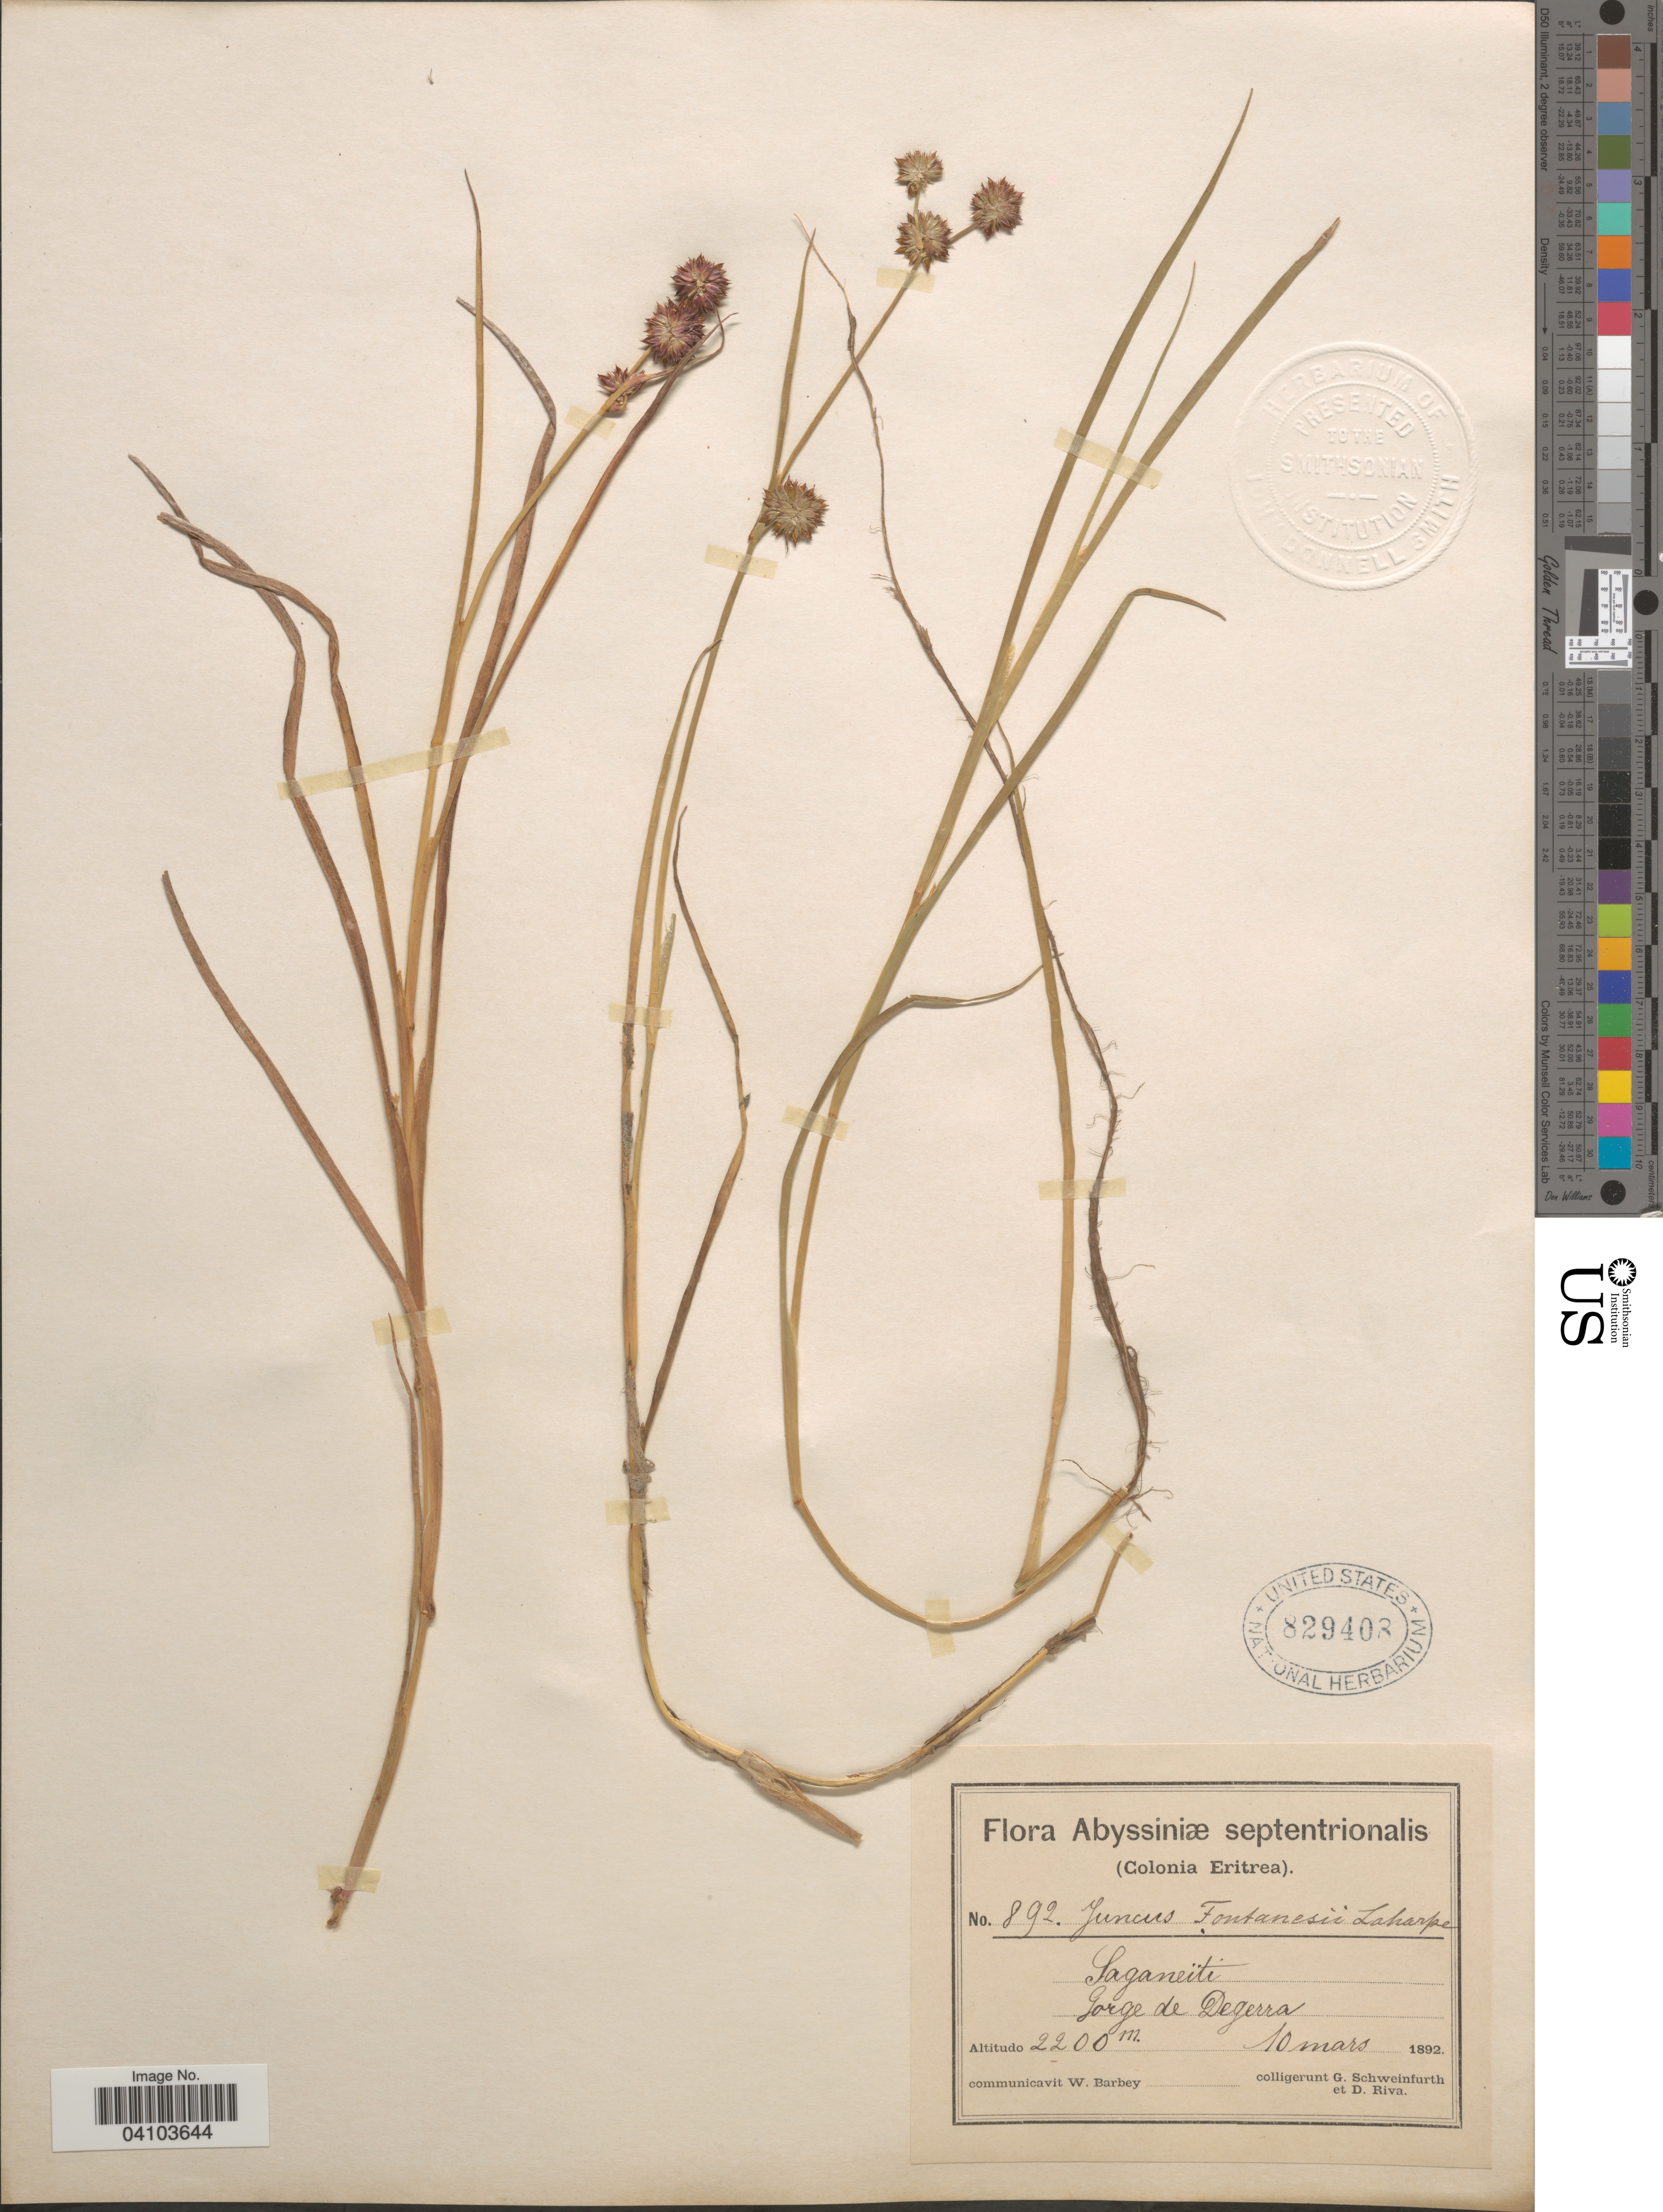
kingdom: Plantae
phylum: Tracheophyta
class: Liliopsida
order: Poales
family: Juncaceae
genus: Juncus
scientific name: Juncus fontanesii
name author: J. Gay ex Laharpe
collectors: G. A. Schweinfurth (herbarium) & D. Riva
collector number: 892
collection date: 1892-03-10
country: Eritrea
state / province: Debub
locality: Abyssiniæ septentrionalis (Colonia Eritrea). [unsure placement] Saganeïti. Gorge de Degerra.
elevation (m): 2200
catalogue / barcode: US 829408